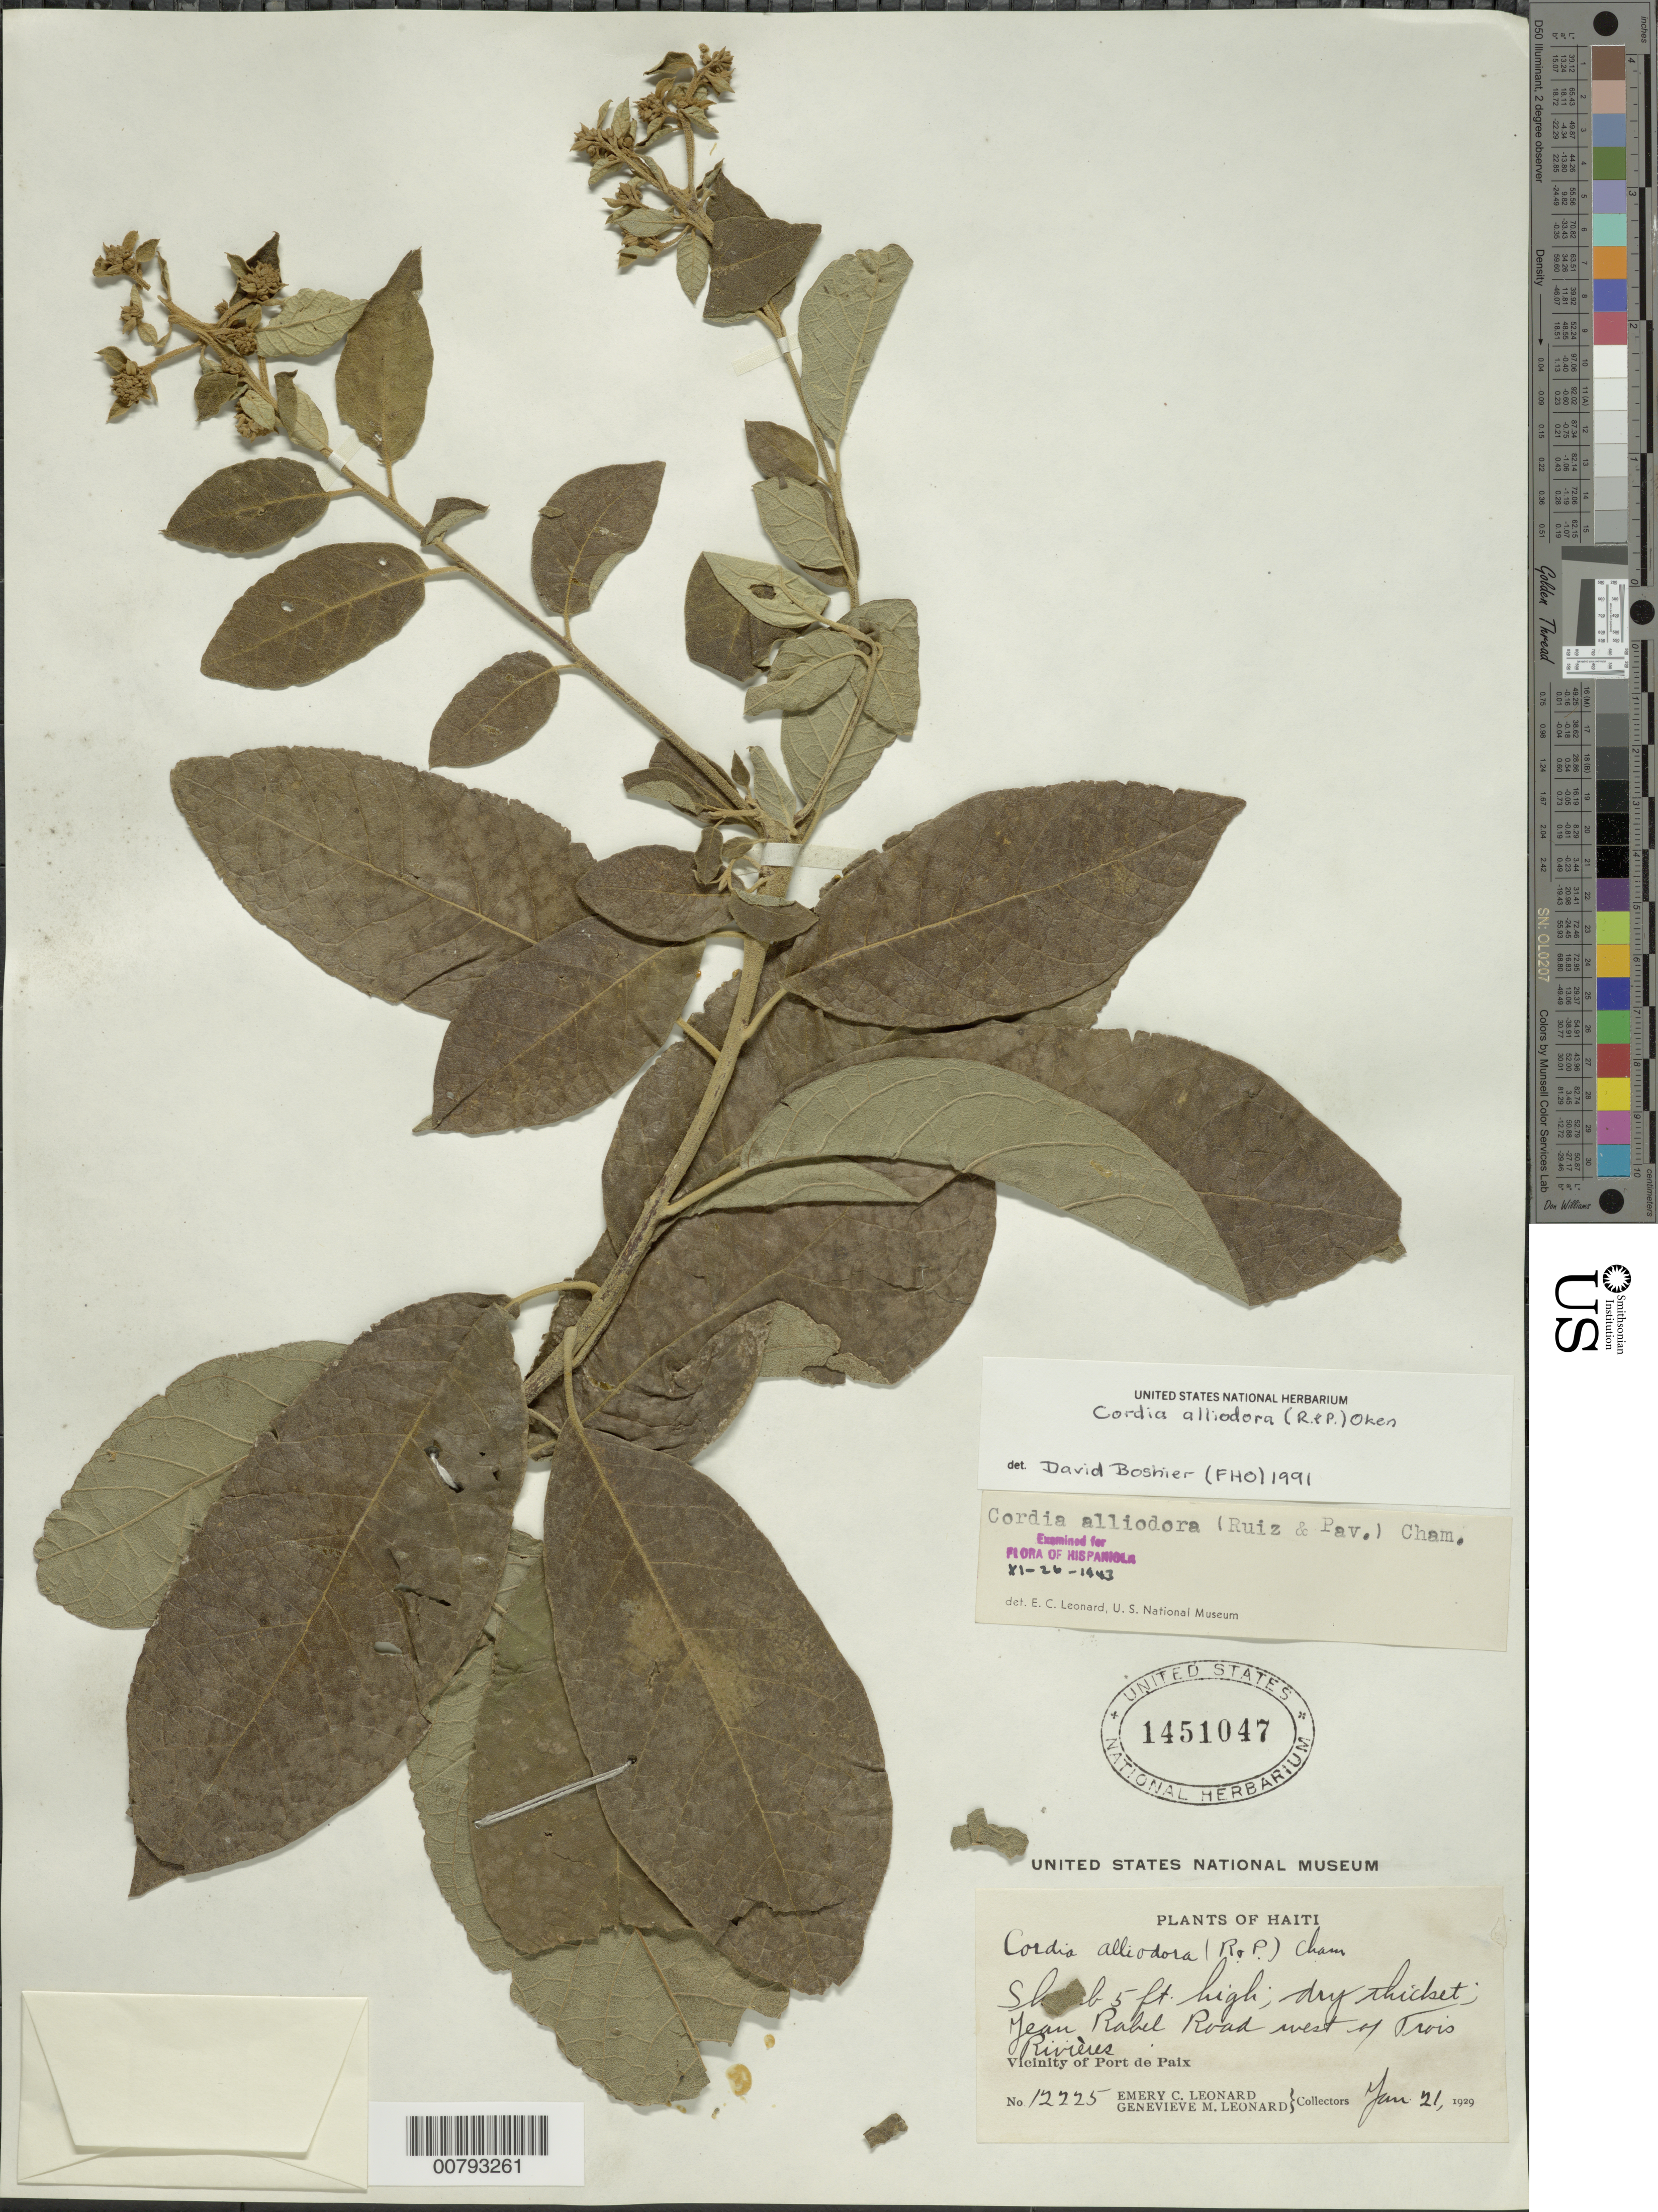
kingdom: Plantae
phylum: Tracheophyta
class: Magnoliopsida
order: Boraginales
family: Cordiaceae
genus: Cordia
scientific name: Cordia alliodora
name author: (Ruiz & Pav.) Oken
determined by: Boshier, D.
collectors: E. C. Leonard & G. M. Leonard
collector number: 12225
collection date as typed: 31 Jan 1929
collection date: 1929-01-31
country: Haiti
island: Hispaniola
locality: Vicinity of Port de Paix, Jean Rabel Road west of Trois Rivières.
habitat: Dry thicket.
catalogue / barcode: US 1451047